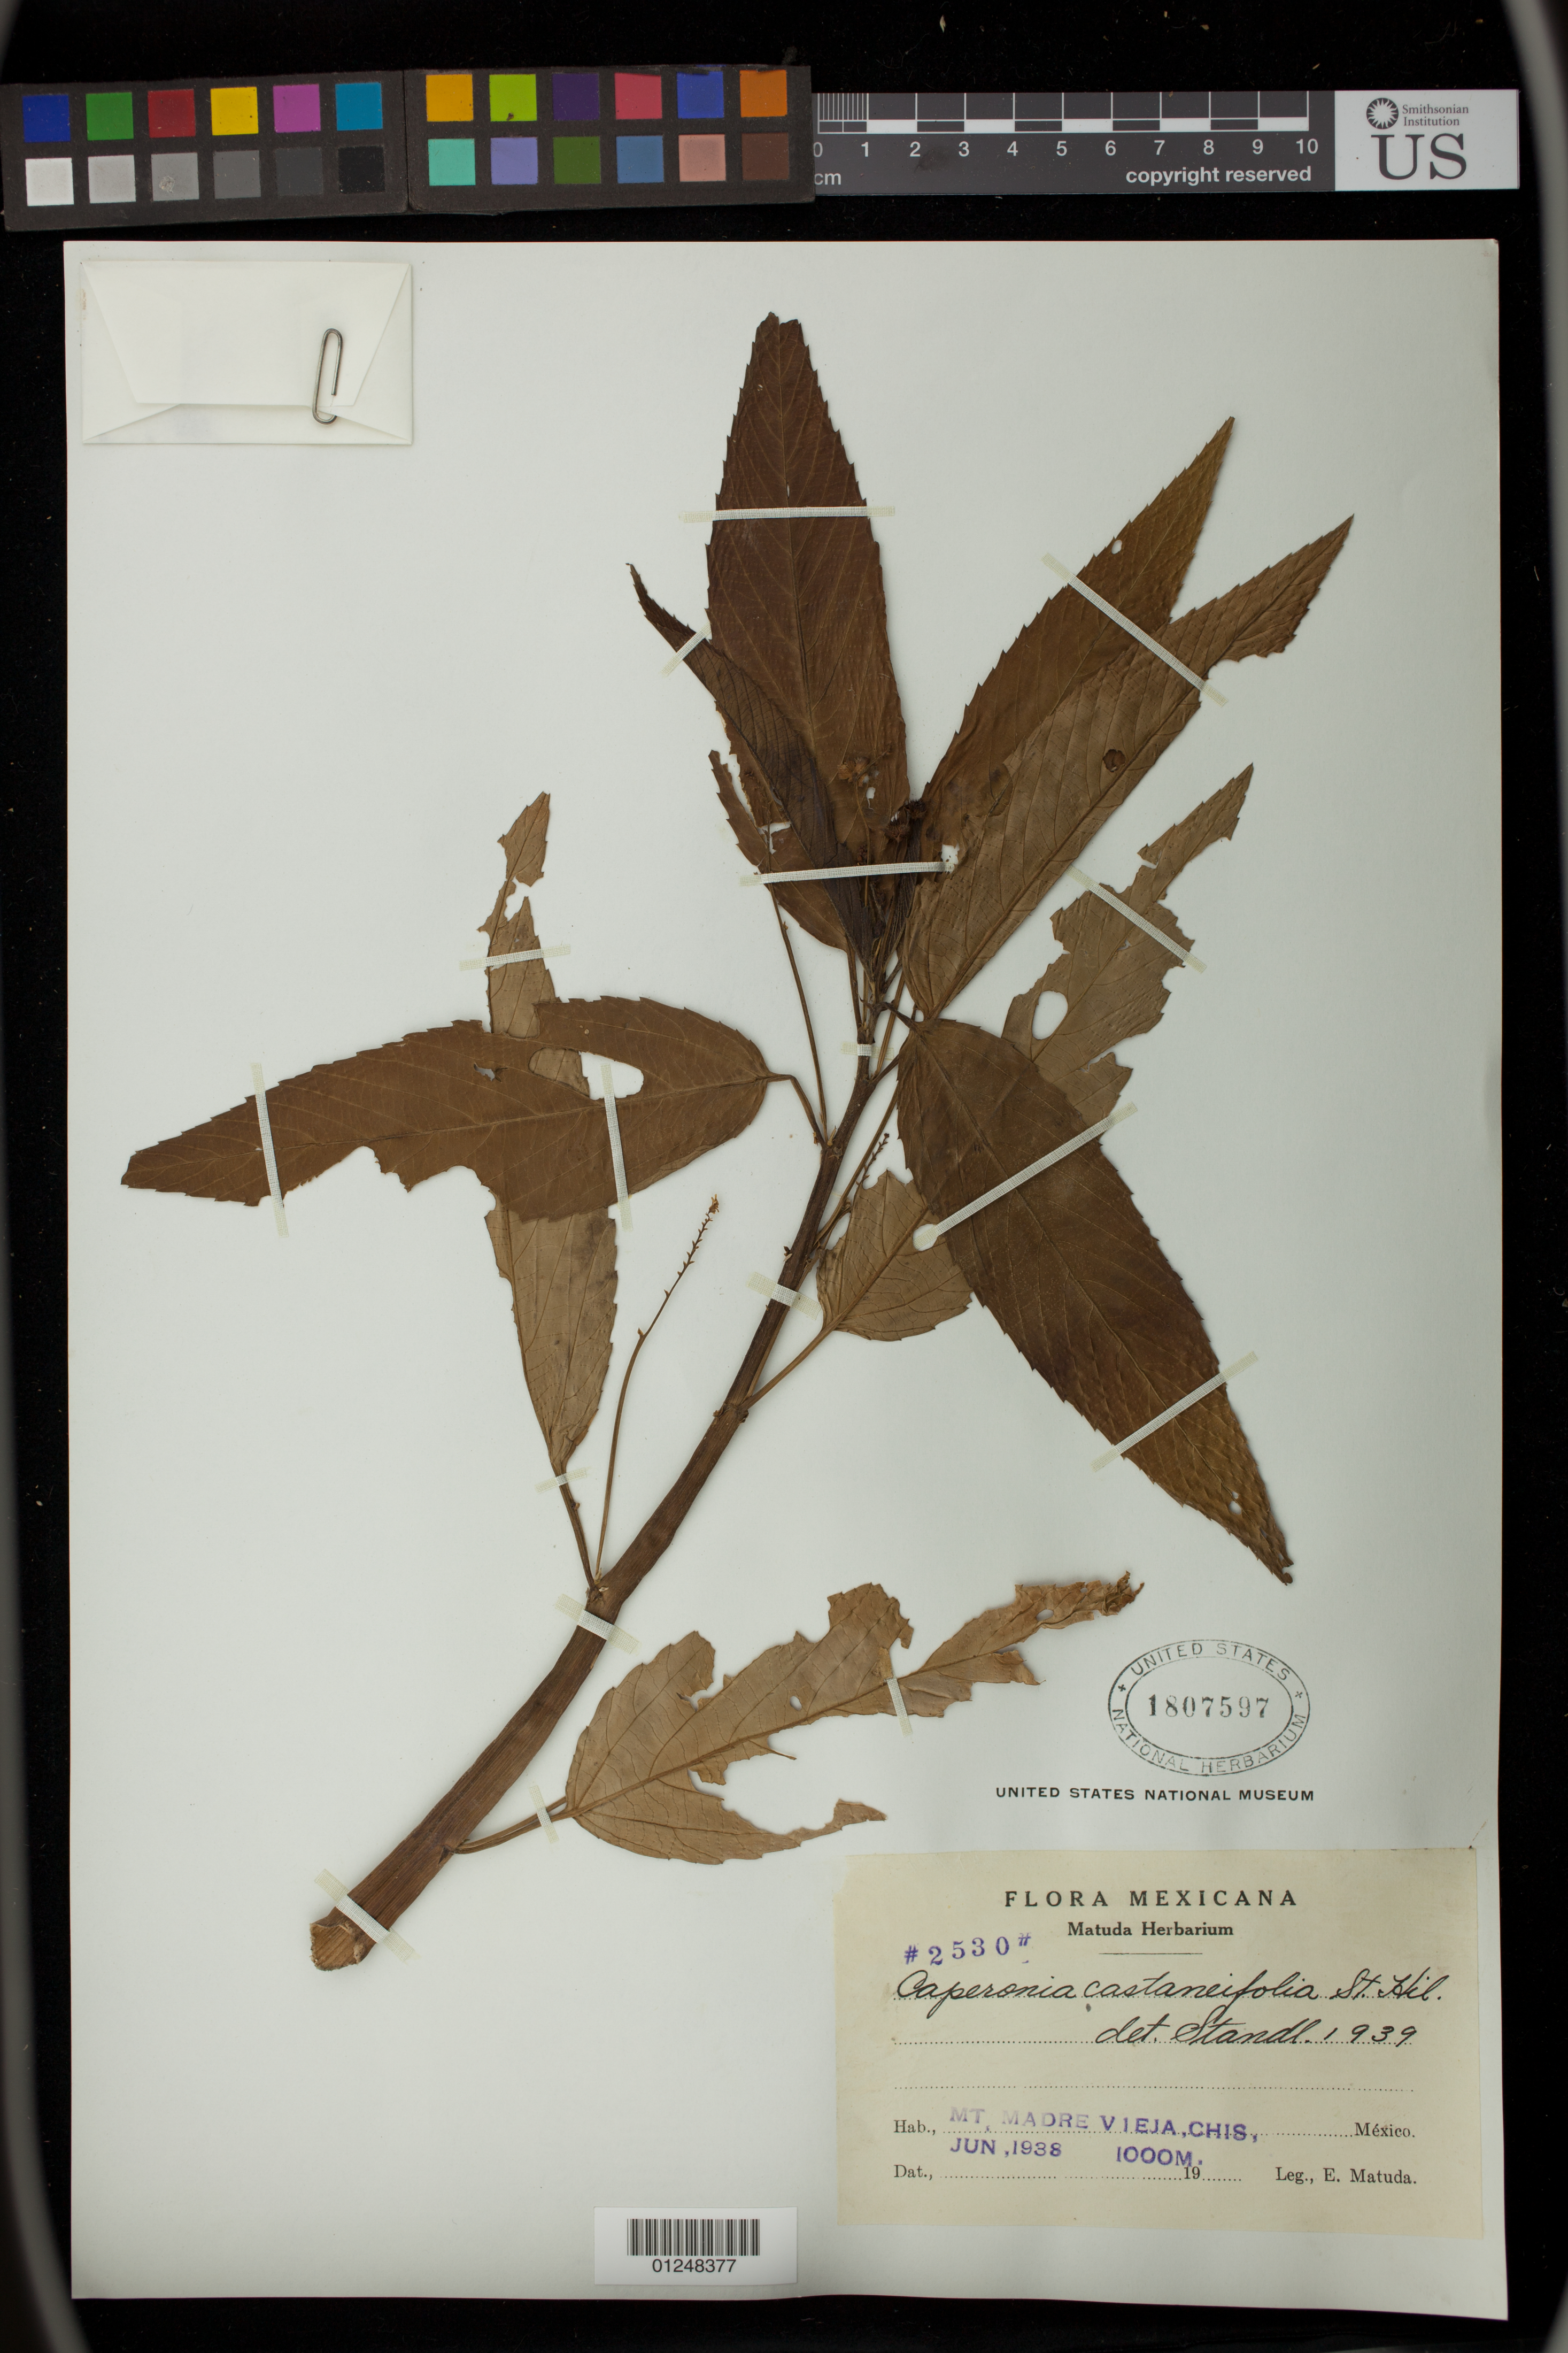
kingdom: Plantae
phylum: Tracheophyta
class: Magnoliopsida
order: Malpighiales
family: Euphorbiaceae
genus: Caperonia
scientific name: Caperonia castaneifolia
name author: (L.) A. St.-Hil.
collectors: E. Matuda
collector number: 2530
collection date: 1938-06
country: Mexico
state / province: Chiapas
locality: Mt. Madre Vieja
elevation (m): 1000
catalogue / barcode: US 1807597